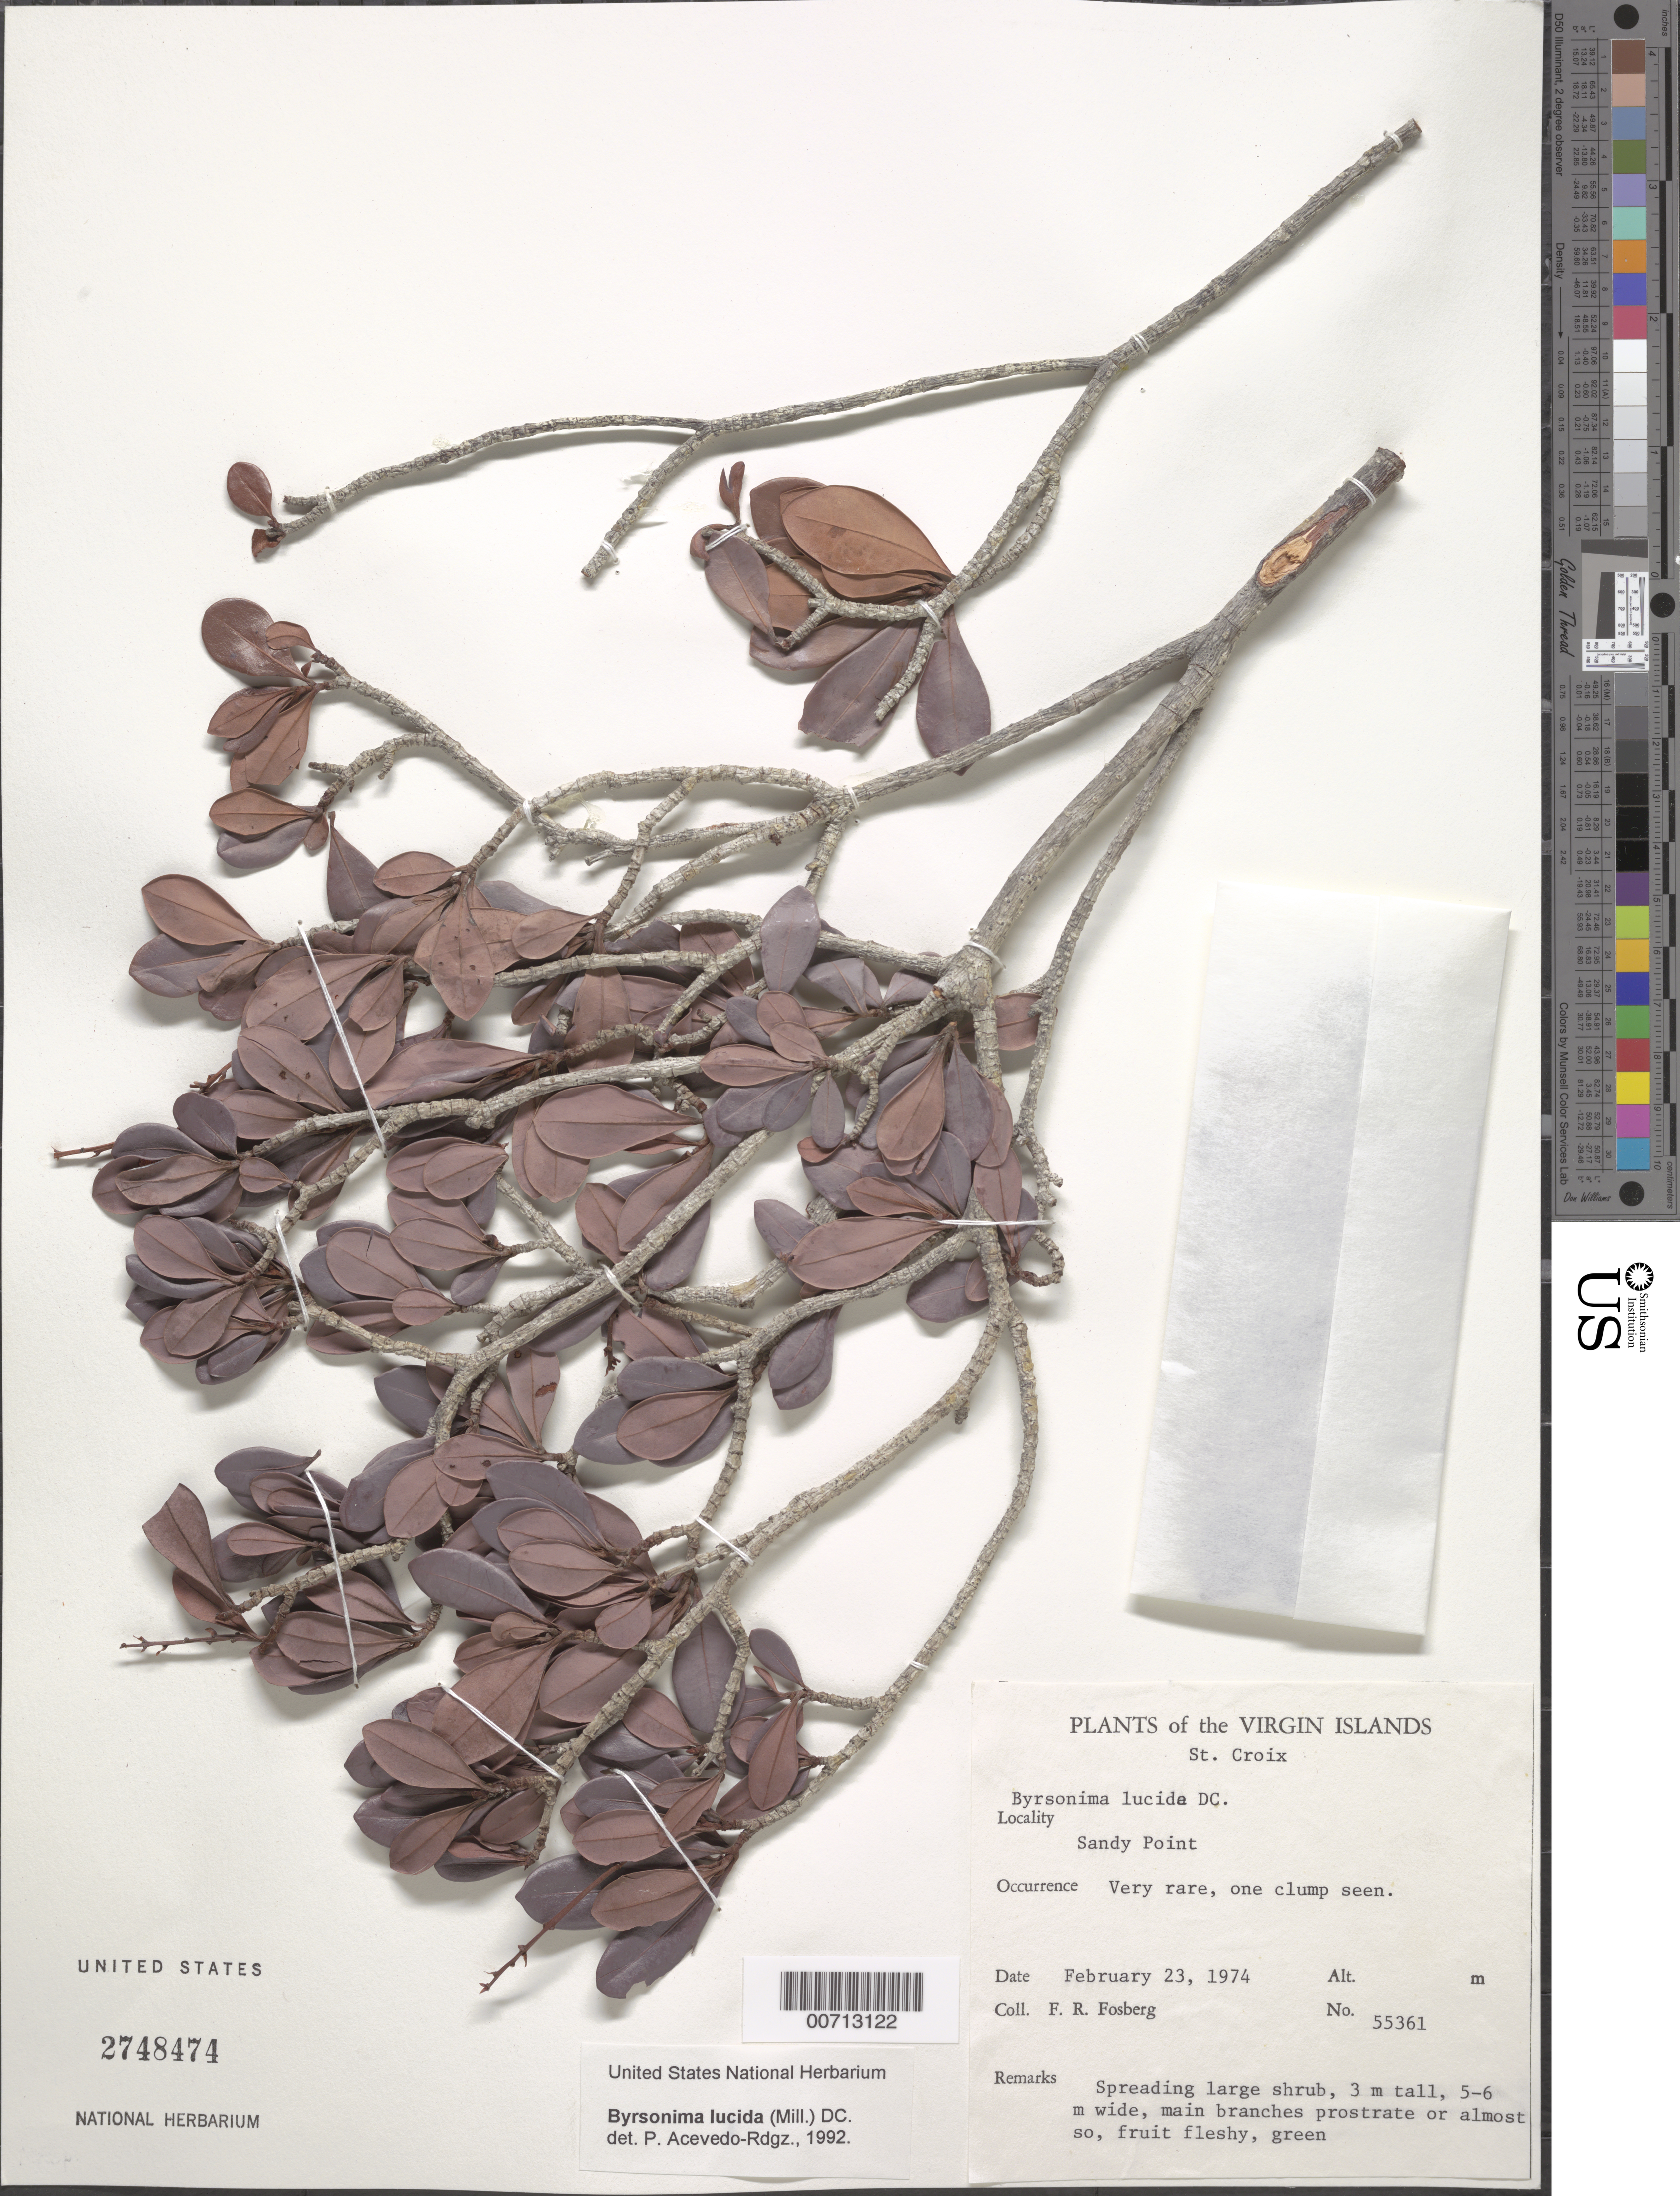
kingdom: Plantae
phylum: Tracheophyta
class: Magnoliopsida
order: Malpighiales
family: Malpighiaceae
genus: Byrsonima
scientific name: Byrsonima lucida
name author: (Mill.) DC.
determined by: Acevedo-Rodríguez, P., (BOT), Smithsonian Institution - National Museum of Natural History (UNITED STATES)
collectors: F. R. Fosberg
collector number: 55361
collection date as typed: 23 Feb 1974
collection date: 1974-02-23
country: U.S. Virgin Islands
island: St. Croix Island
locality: Sandy Point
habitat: One clump seen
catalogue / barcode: US 2748474